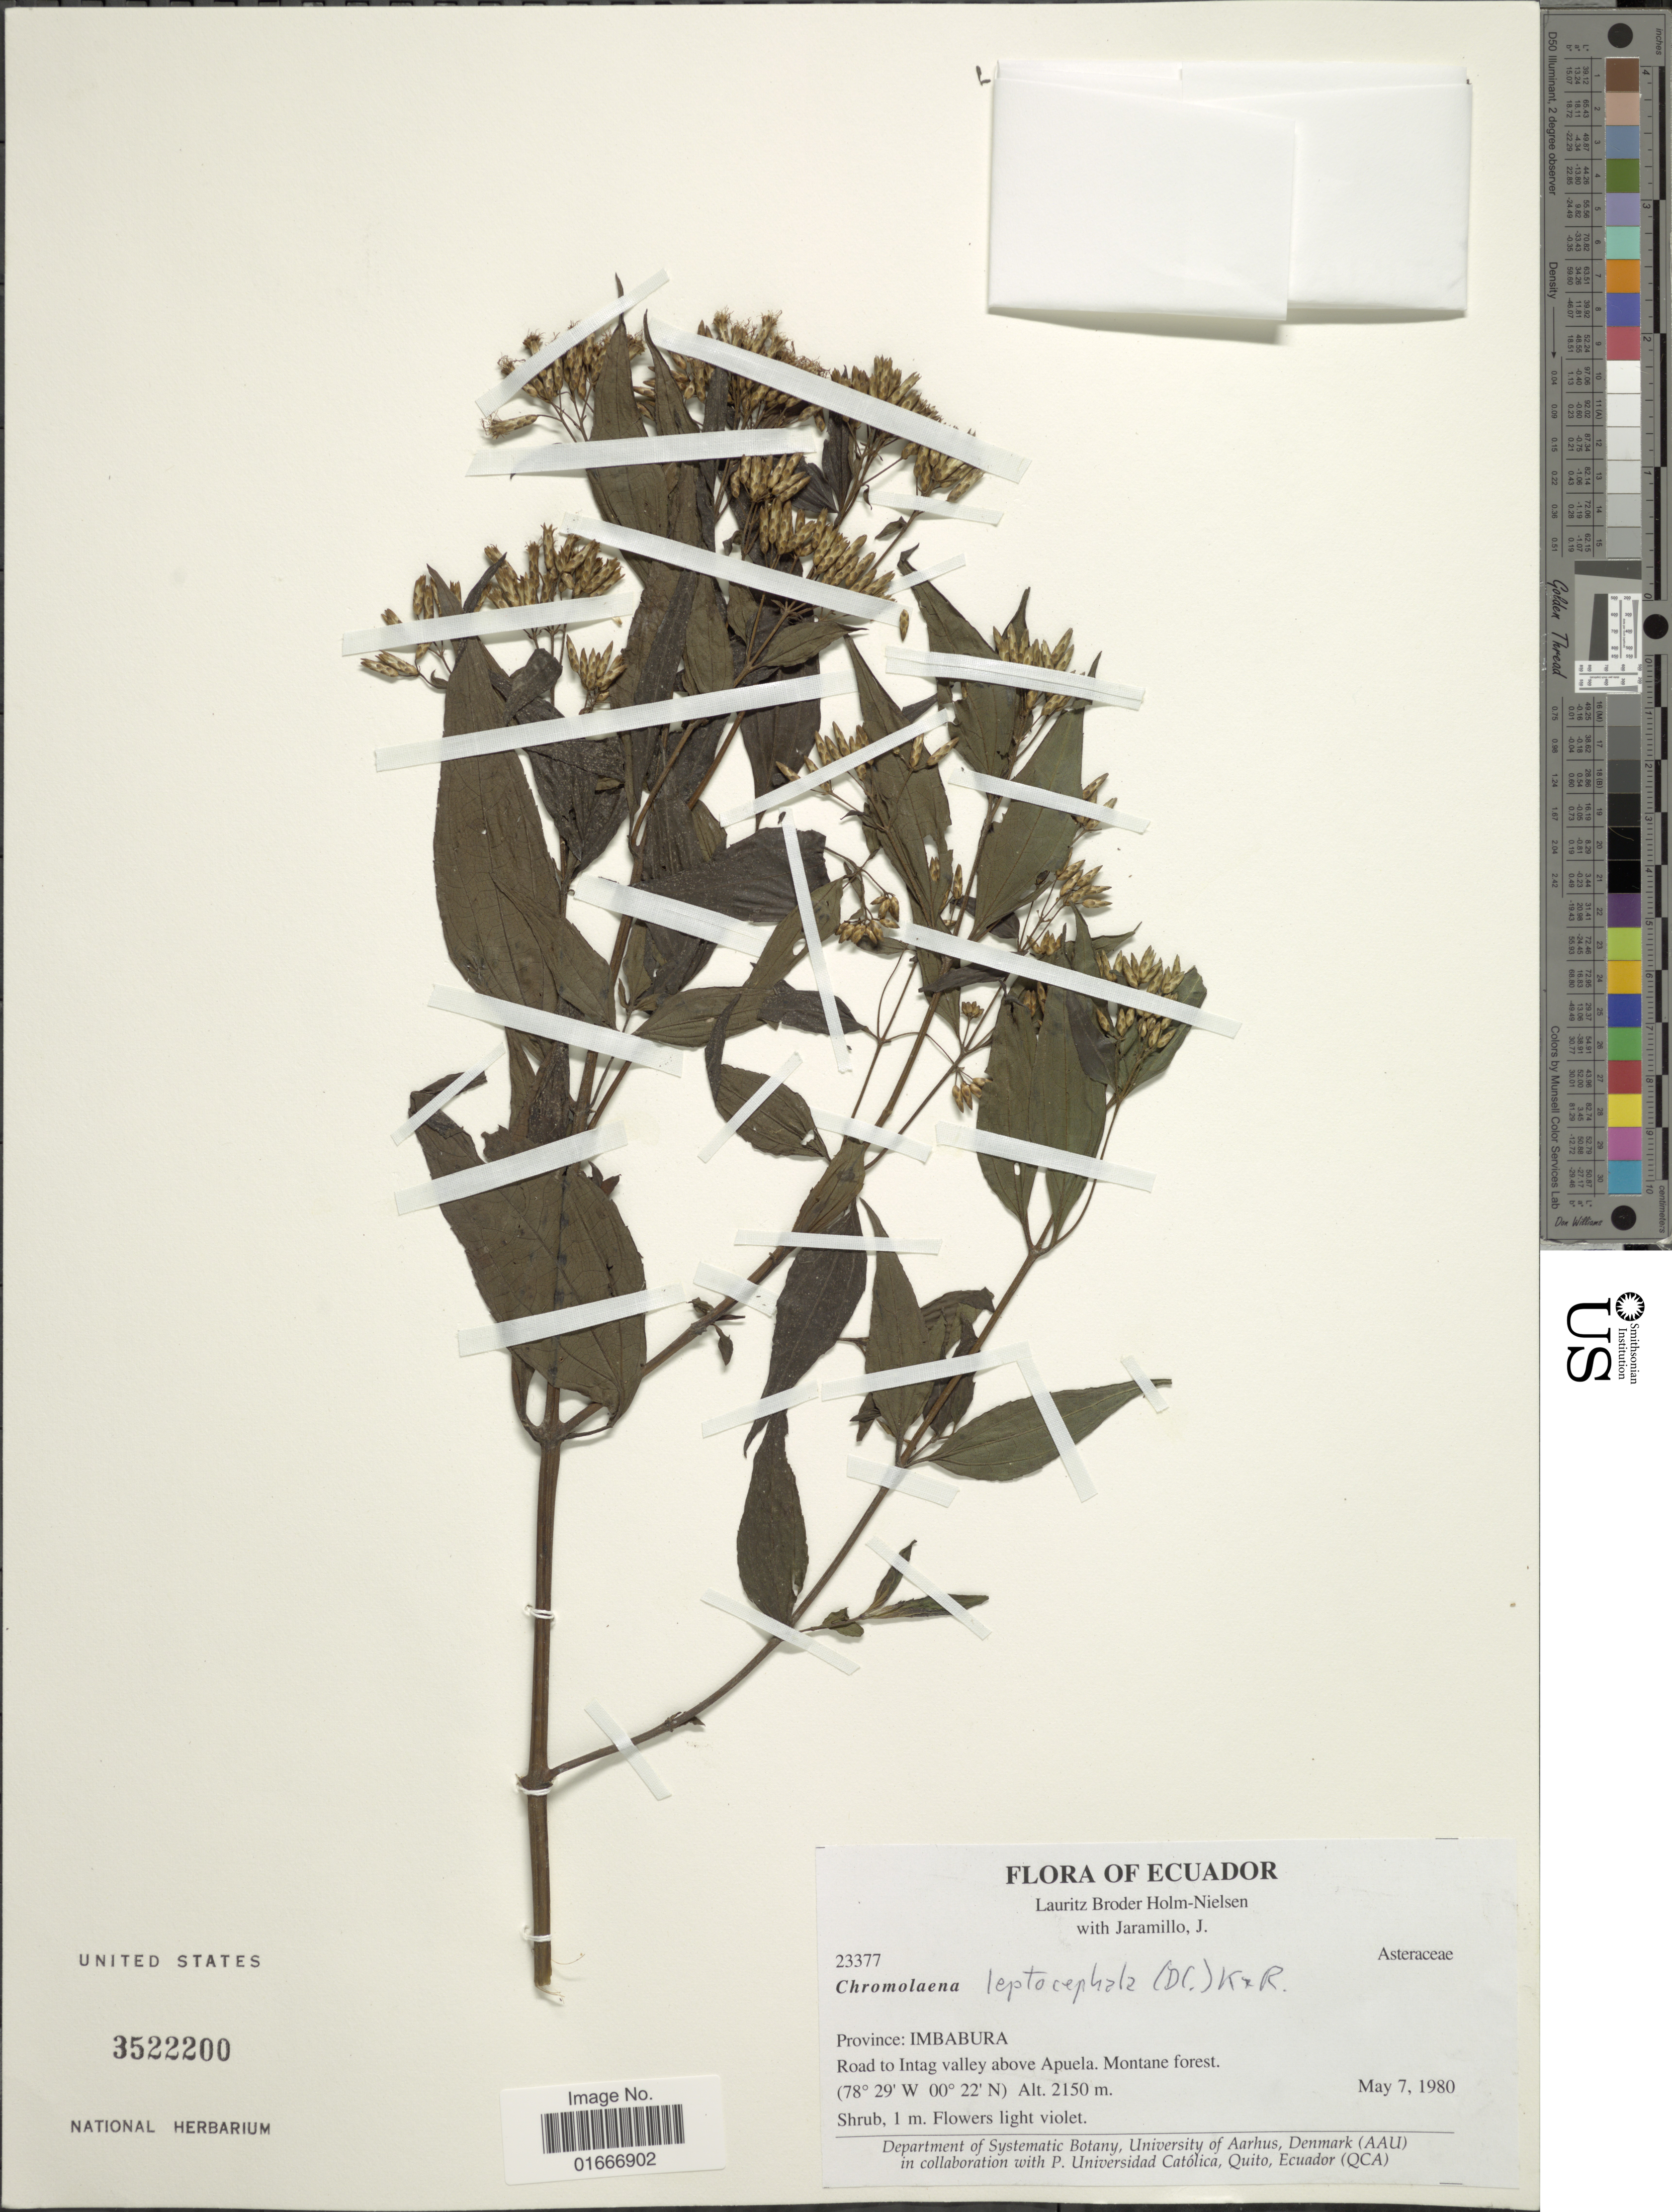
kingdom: Plantae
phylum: Tracheophyta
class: Magnoliopsida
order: Asterales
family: Asteraceae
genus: Chromolaena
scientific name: Chromolaena leptocephala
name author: (DC.) R.M. King & H. Rob.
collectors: L. B. Holm-Nielsen & J. Jaramillo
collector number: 23377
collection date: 1980-05-07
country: Ecuador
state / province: Imbabura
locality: Ecuador. Province: Imbabura. Road o intag valley above Apuela. Montane forest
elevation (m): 2150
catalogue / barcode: US 3522200